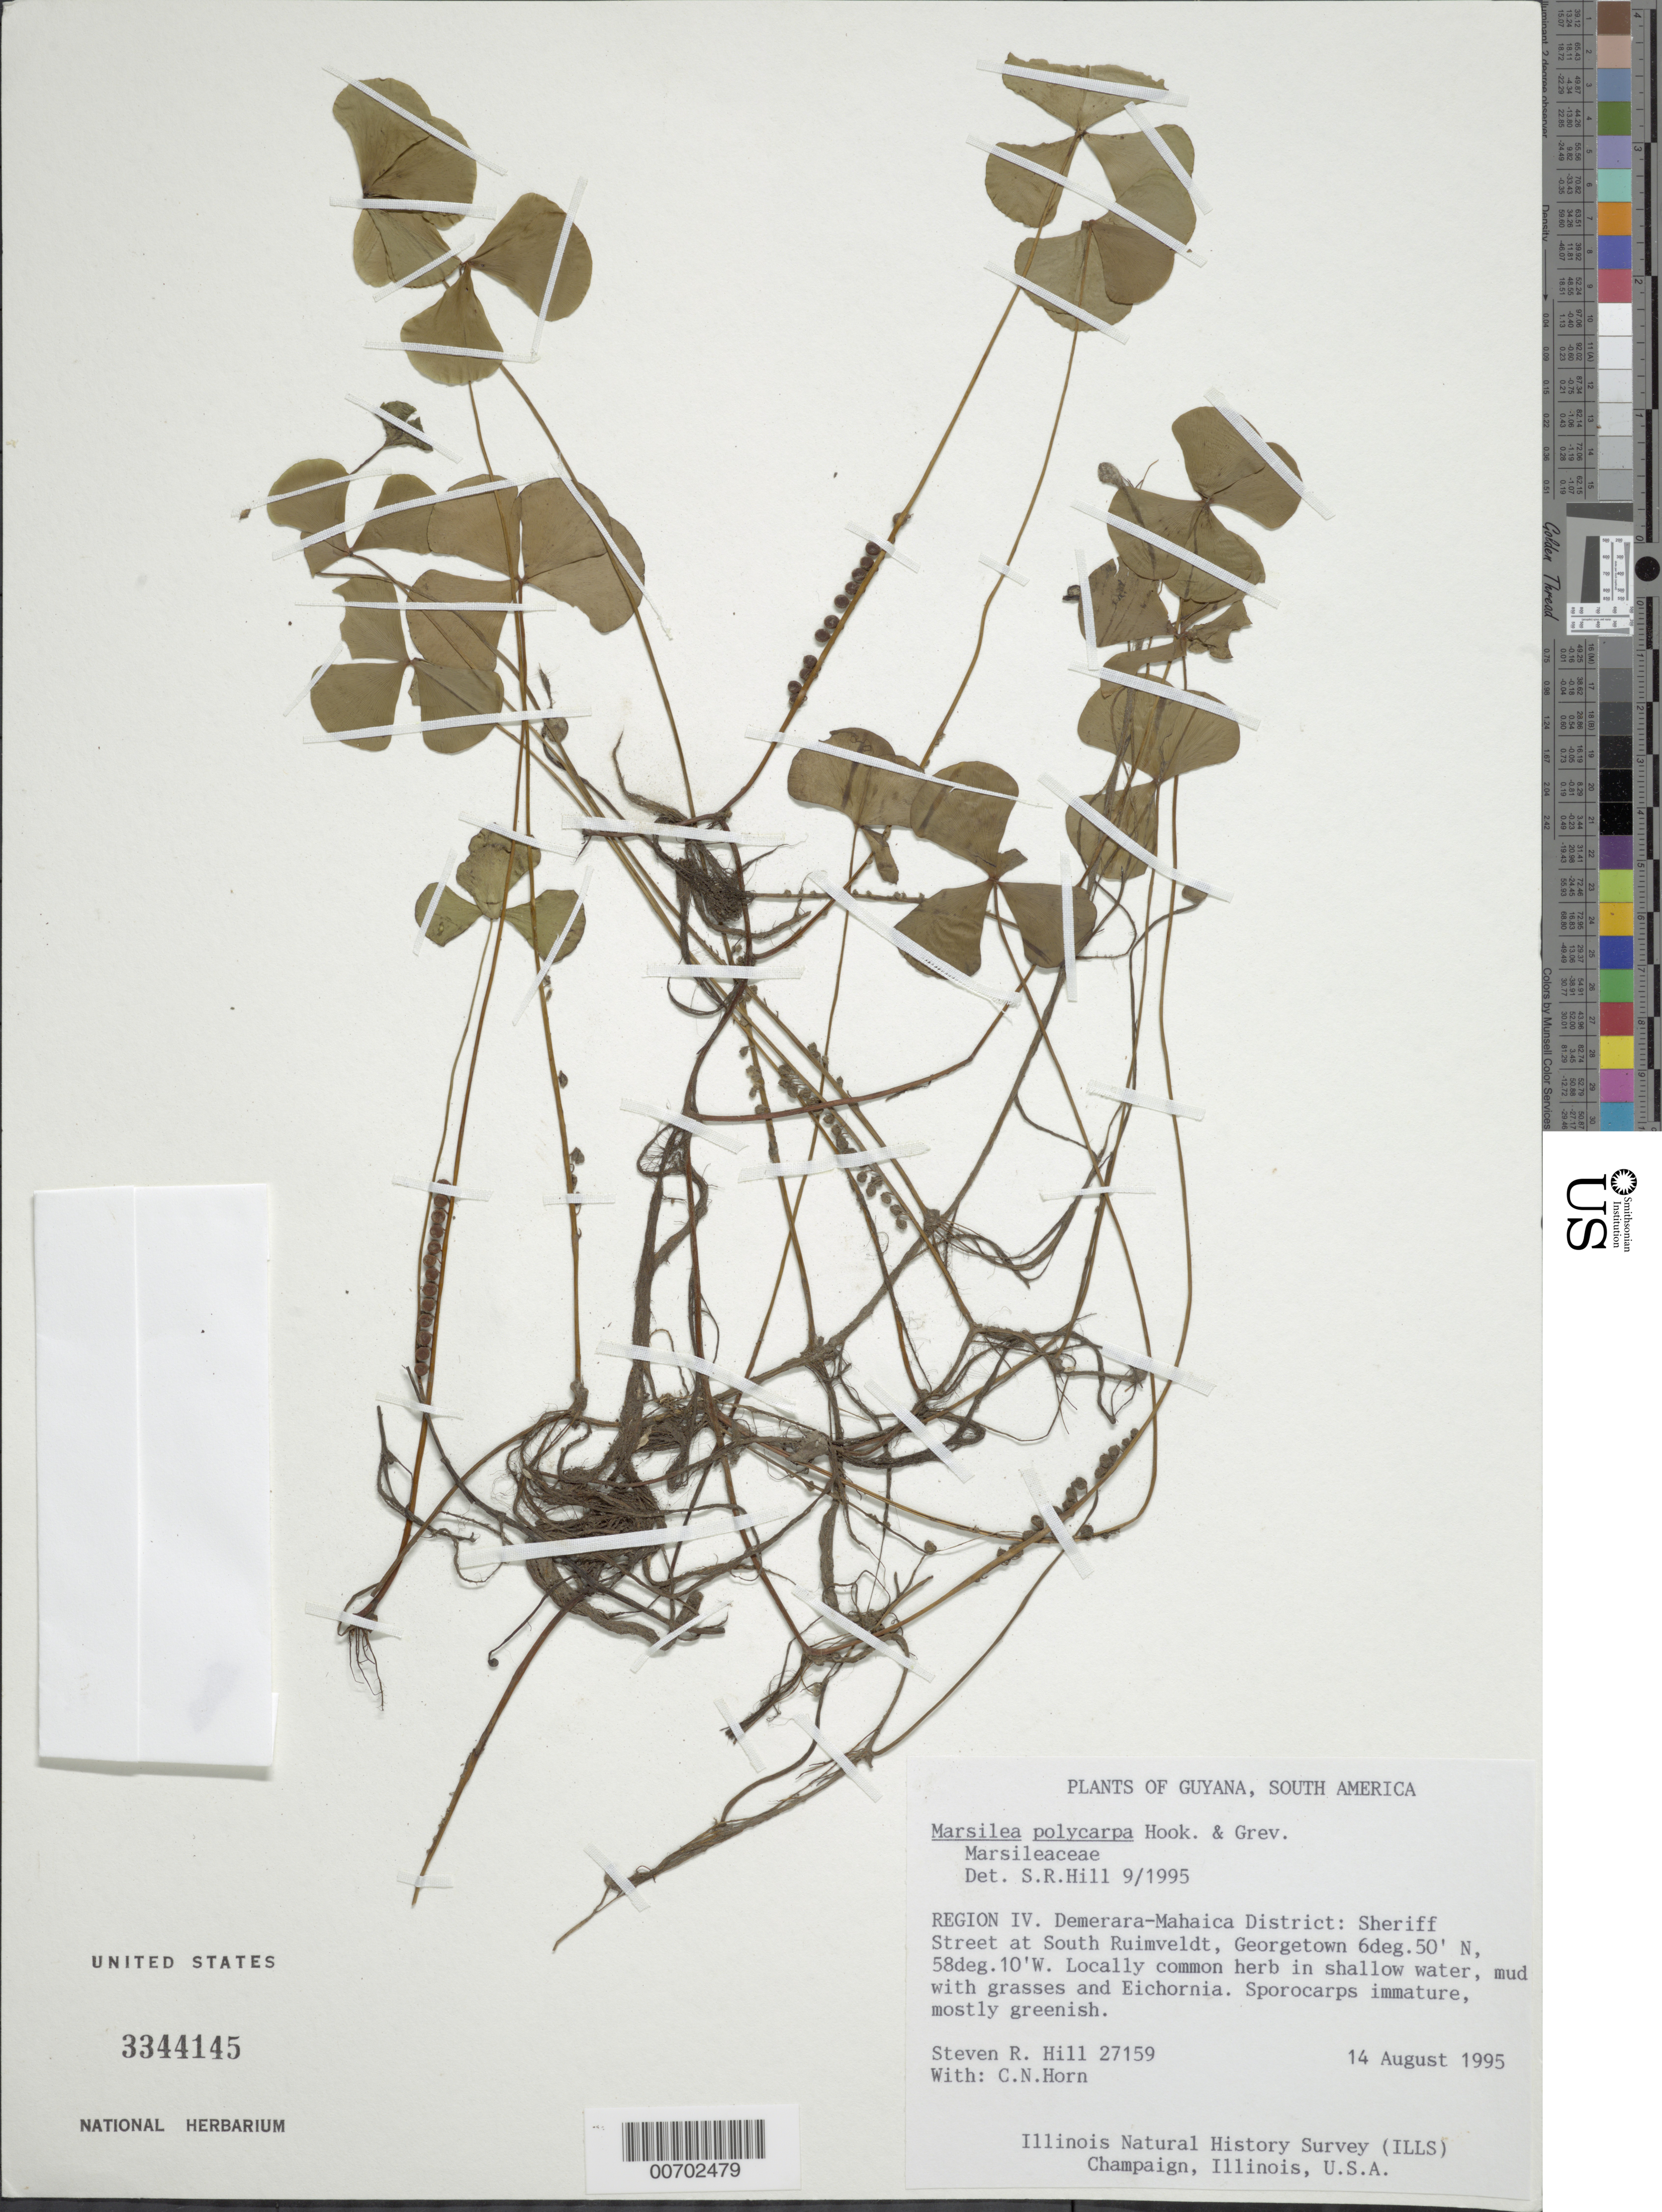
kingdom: Plantae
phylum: Tracheophyta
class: Polypodiopsida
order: Salviniales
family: Marsileaceae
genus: Marsilea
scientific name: Marsilea polycarpa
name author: Hook. & Grev.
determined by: Hill, Steven R.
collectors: S. R. Hill & C. N. Horn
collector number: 27159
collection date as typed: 14-Aug-95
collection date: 1995-08-14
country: Guyana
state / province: Demerara-Mahaica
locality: Georgetown, Sheriff Street at S. Ruimveldt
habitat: In shallow water, mud with grasses and Eichornia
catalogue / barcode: US 3344145